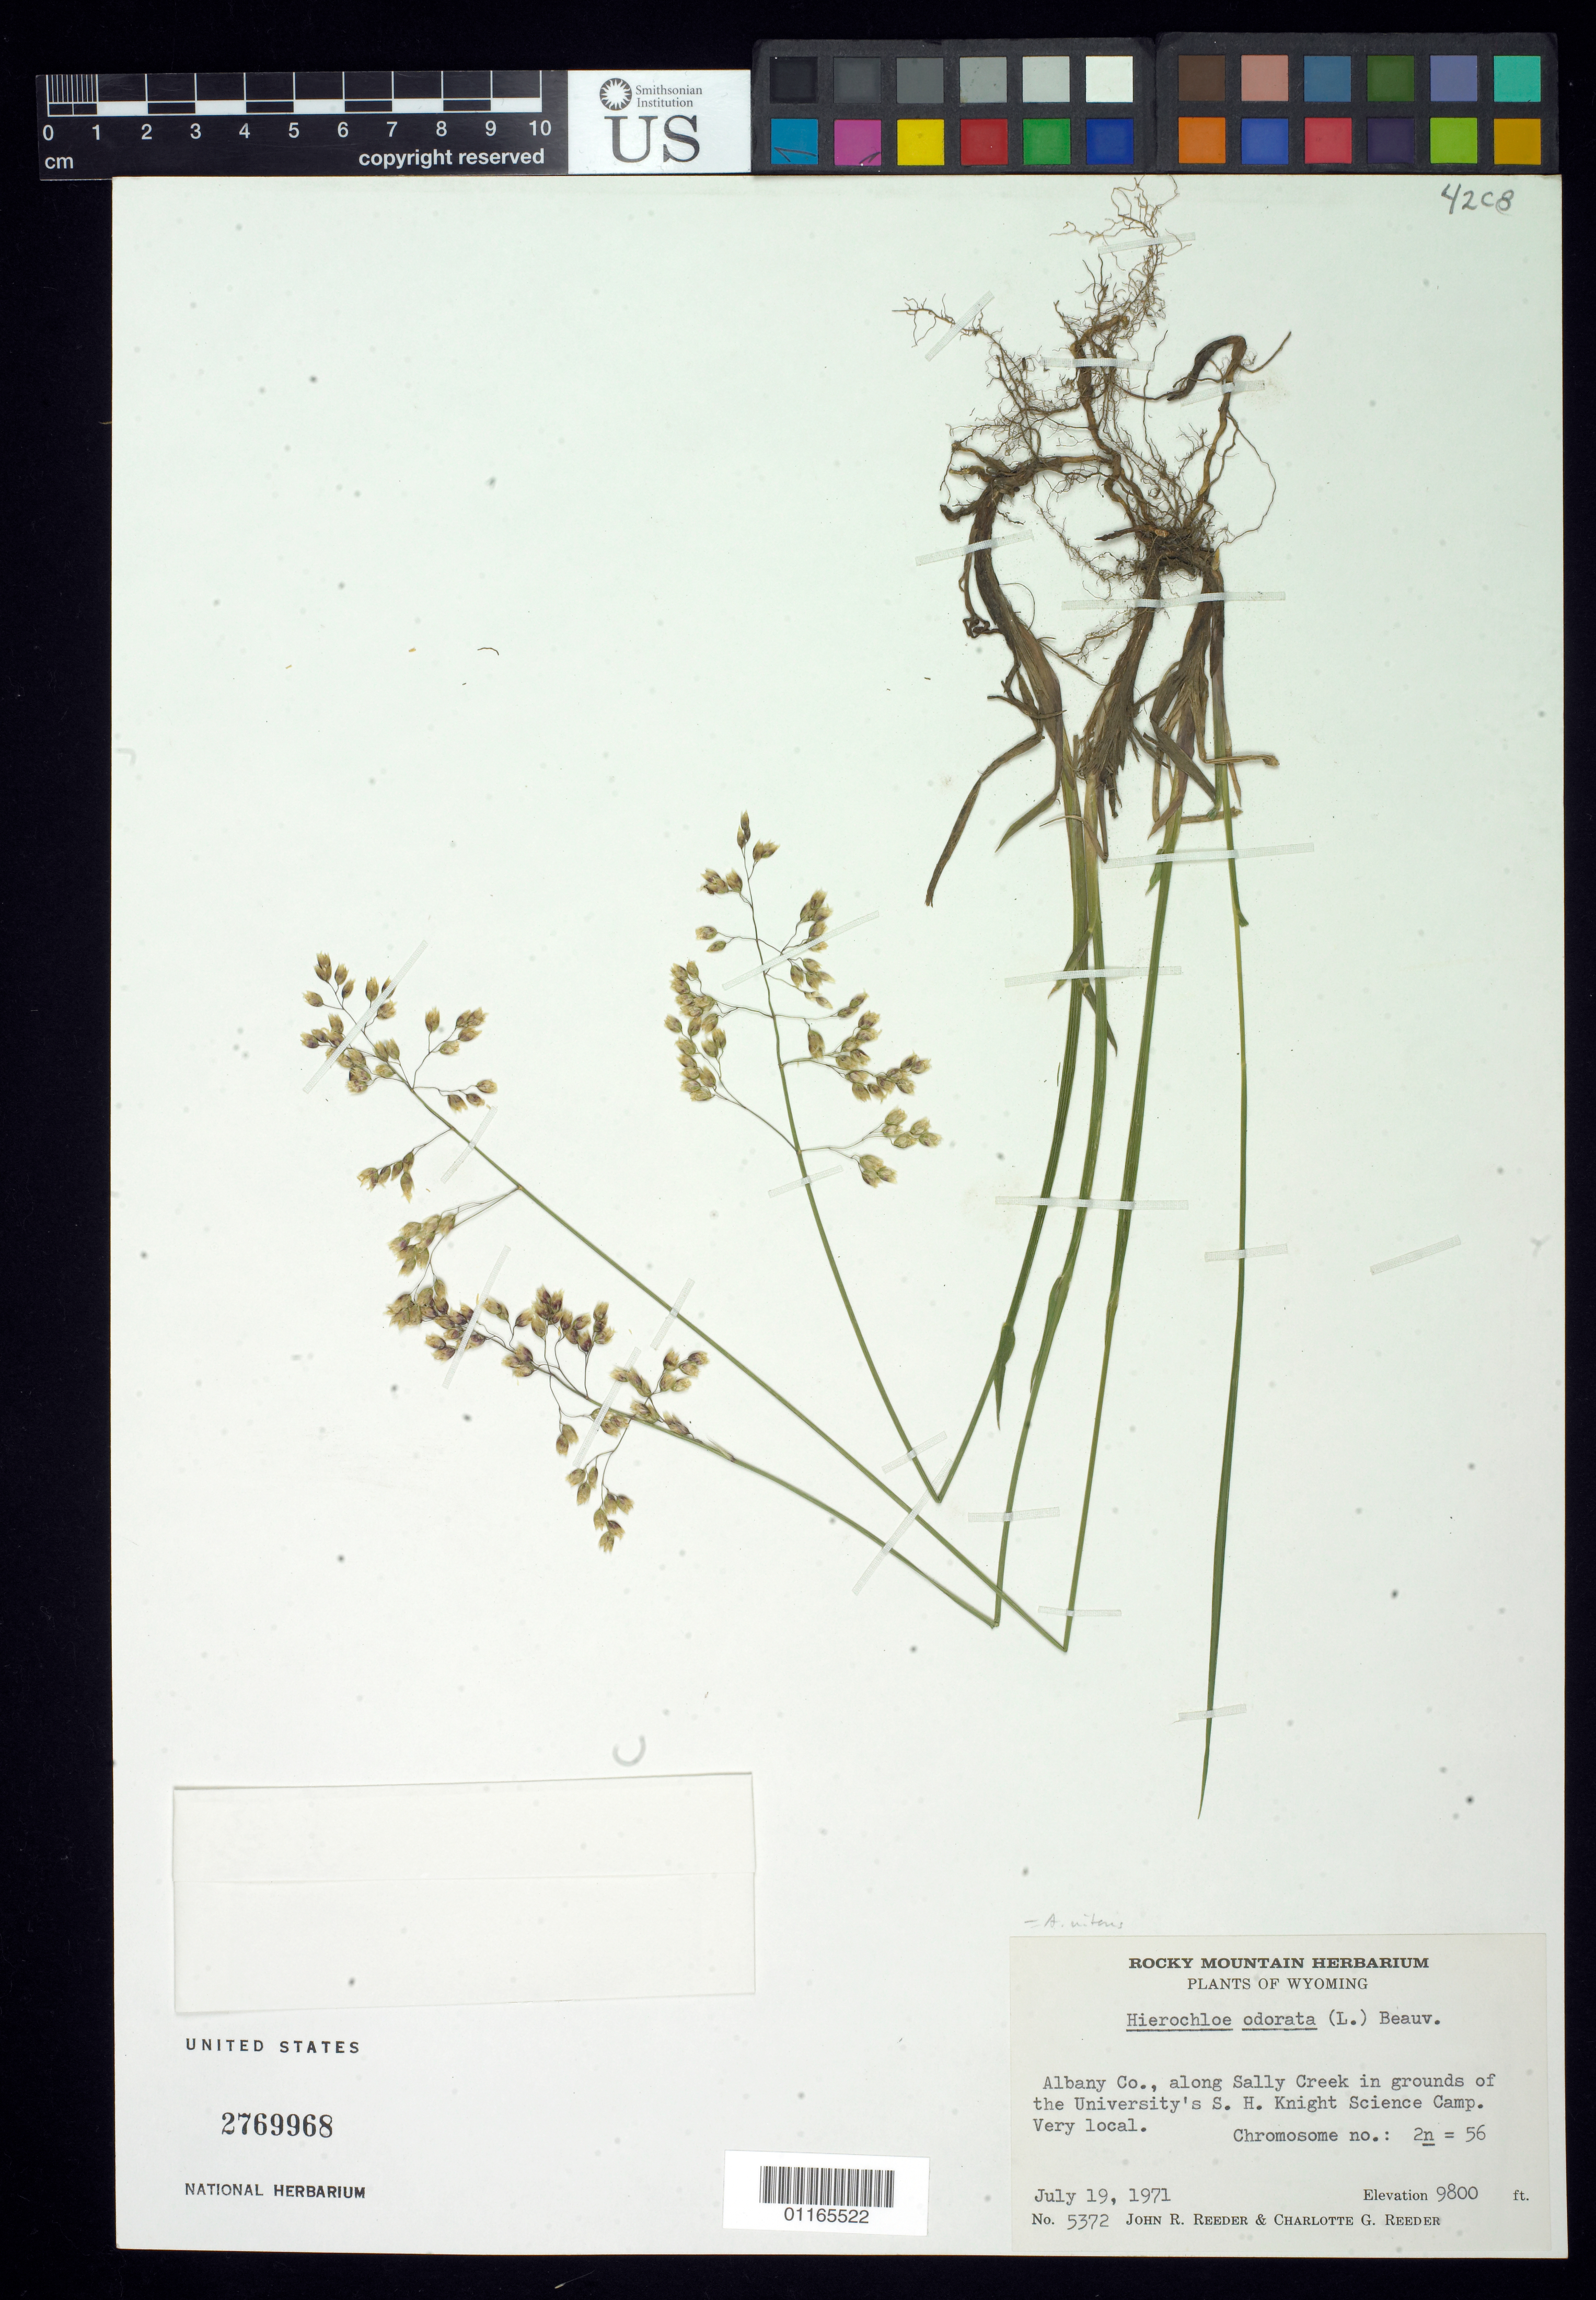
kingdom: Plantae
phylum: Tracheophyta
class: Liliopsida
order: Poales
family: Poaceae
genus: Anthoxanthum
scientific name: Anthoxanthum nitens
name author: (G.H. Weber) R.T.A. Schouten & Veldkamp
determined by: Poaceae Reorganization Project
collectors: J. R. Reeder & C. G. Reeder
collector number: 5372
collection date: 1971-07-19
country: United States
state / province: Wyoming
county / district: Albany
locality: Along Sally Creek in grounds of the University's S. H. Knight Science Camp.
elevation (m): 2987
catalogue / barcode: US 2769968